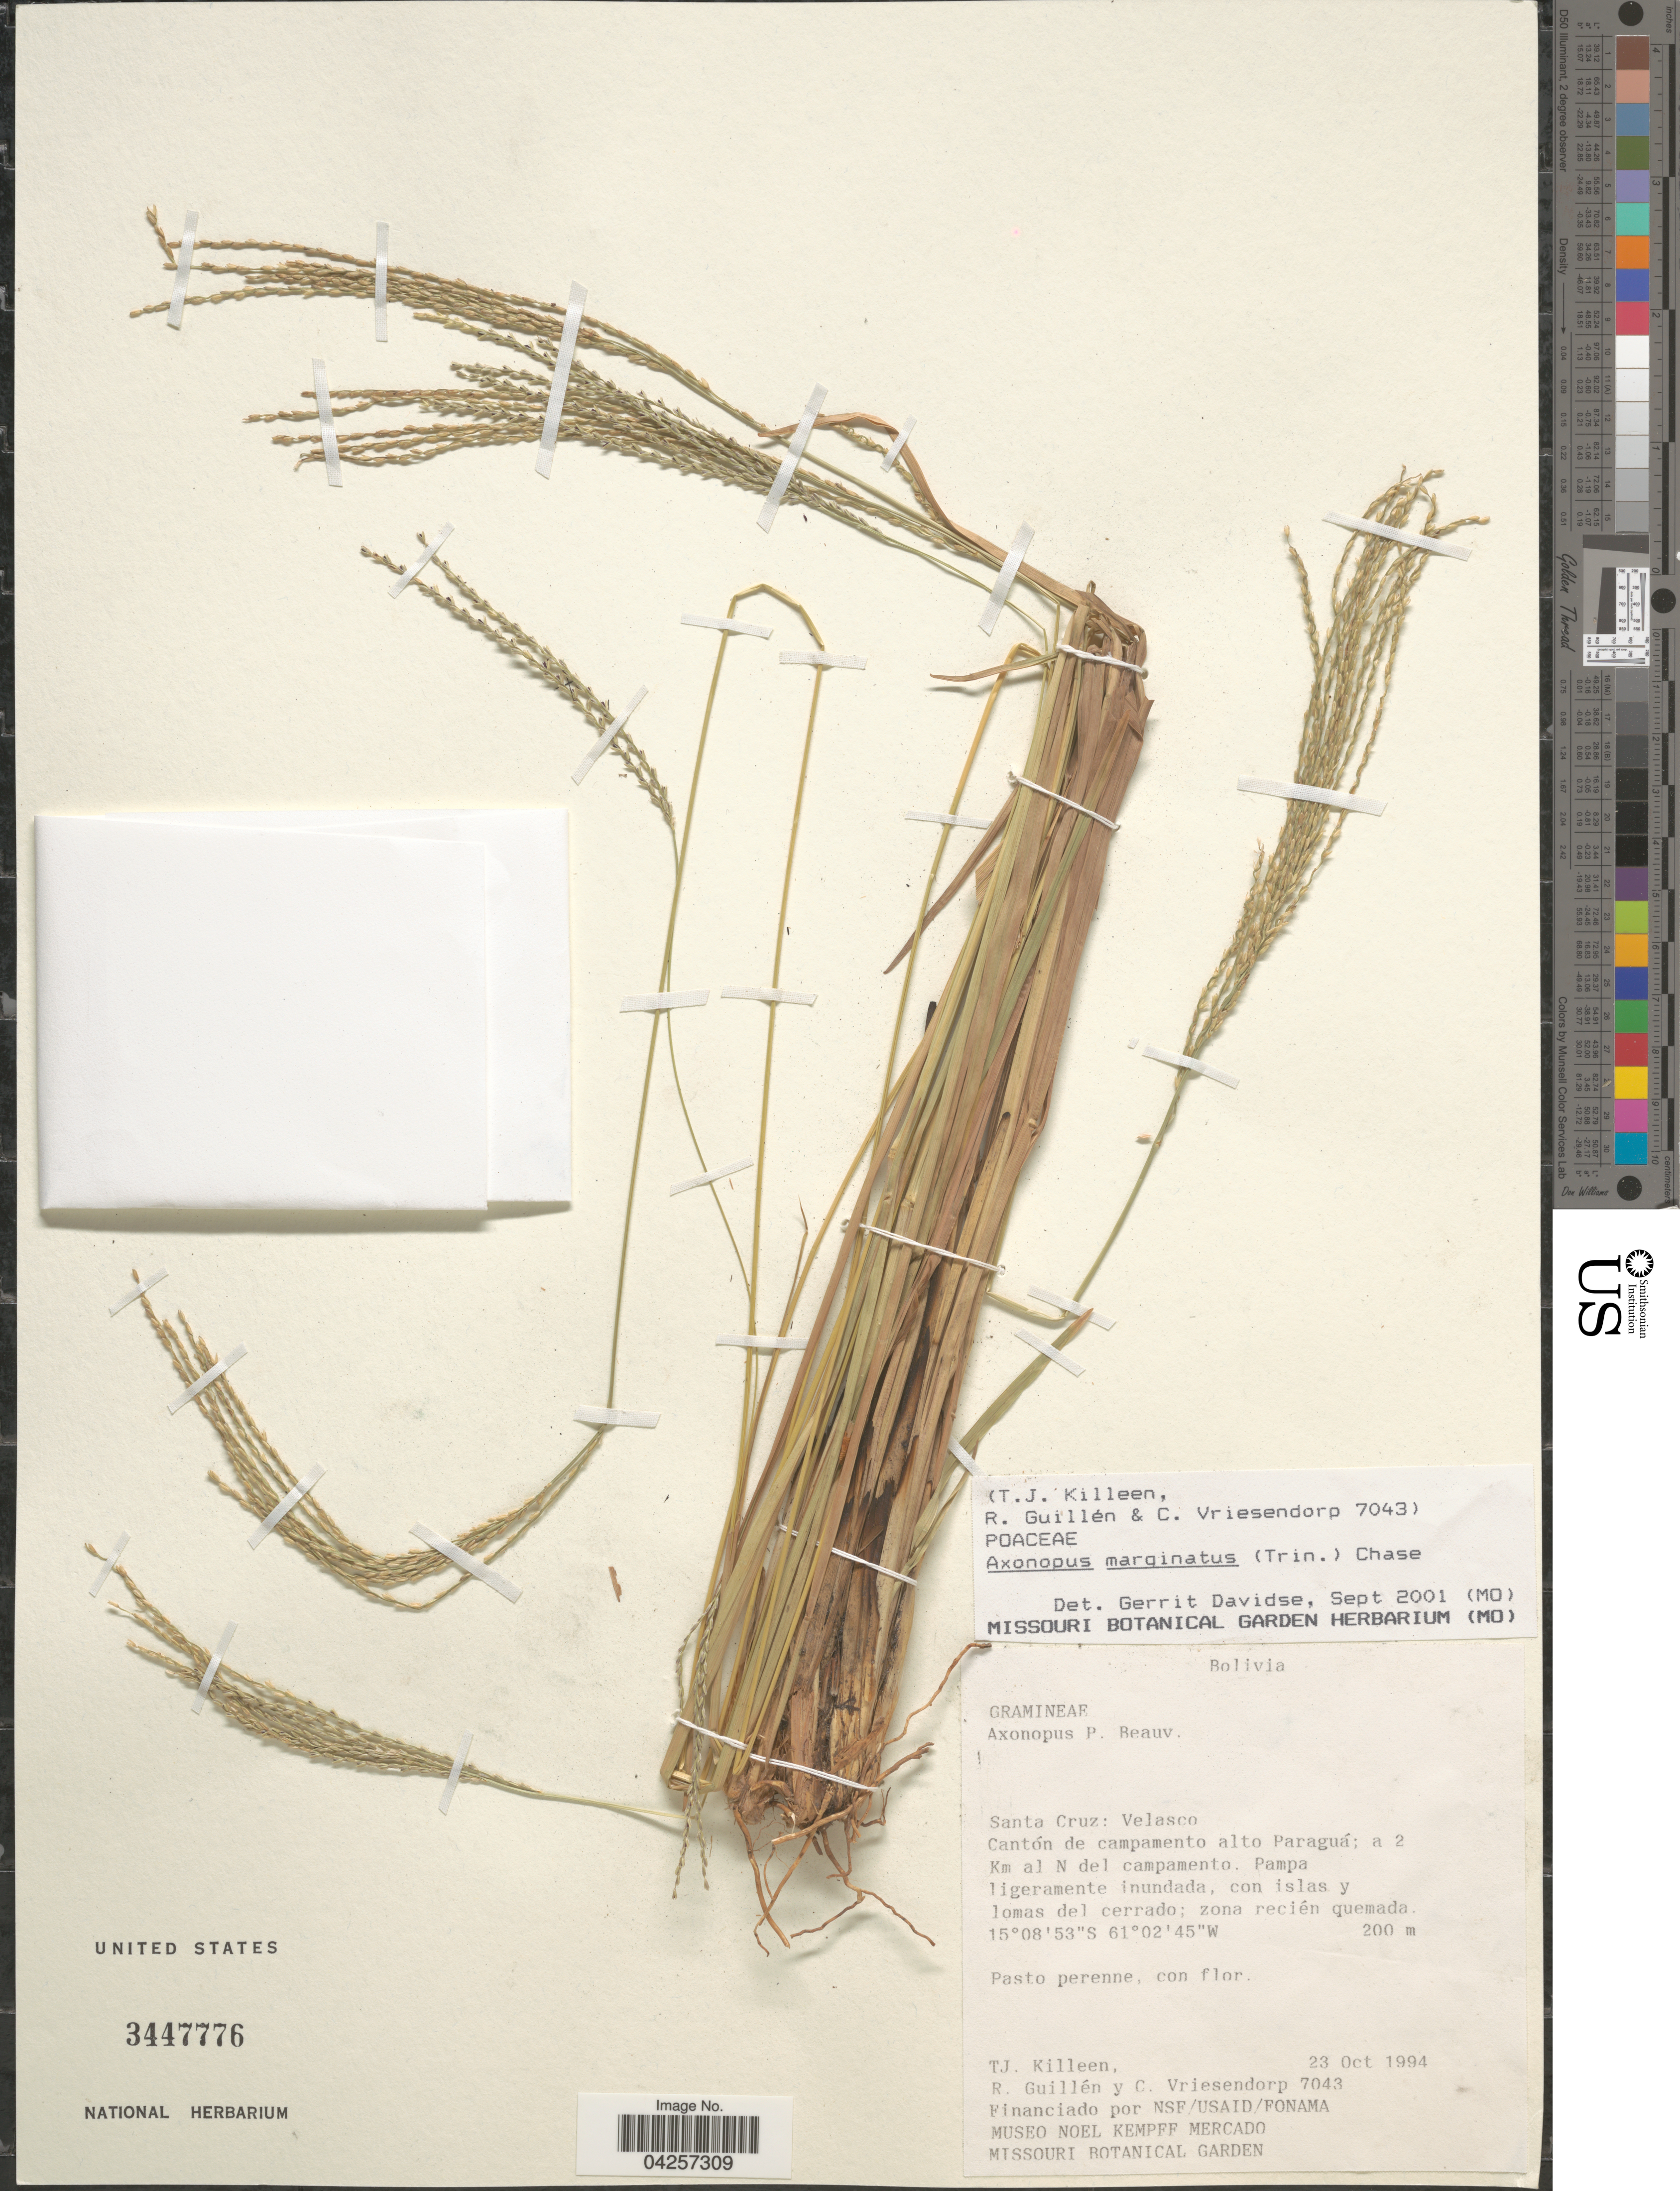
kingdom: Plantae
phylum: Tracheophyta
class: Liliopsida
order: Poales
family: Poaceae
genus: Axonopus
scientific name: Axonopus marginatus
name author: (Trin.) Chase ex Hitchc.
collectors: T. J. Killeen, R. Guillen & C. Vriesendorp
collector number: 7043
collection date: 1994-10-23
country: Bolivia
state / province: Santa Cruz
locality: Velasco. Cantón de campamento alto Paraguá; a 2 Km al N del campamento.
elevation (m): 200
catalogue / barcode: US 3447776